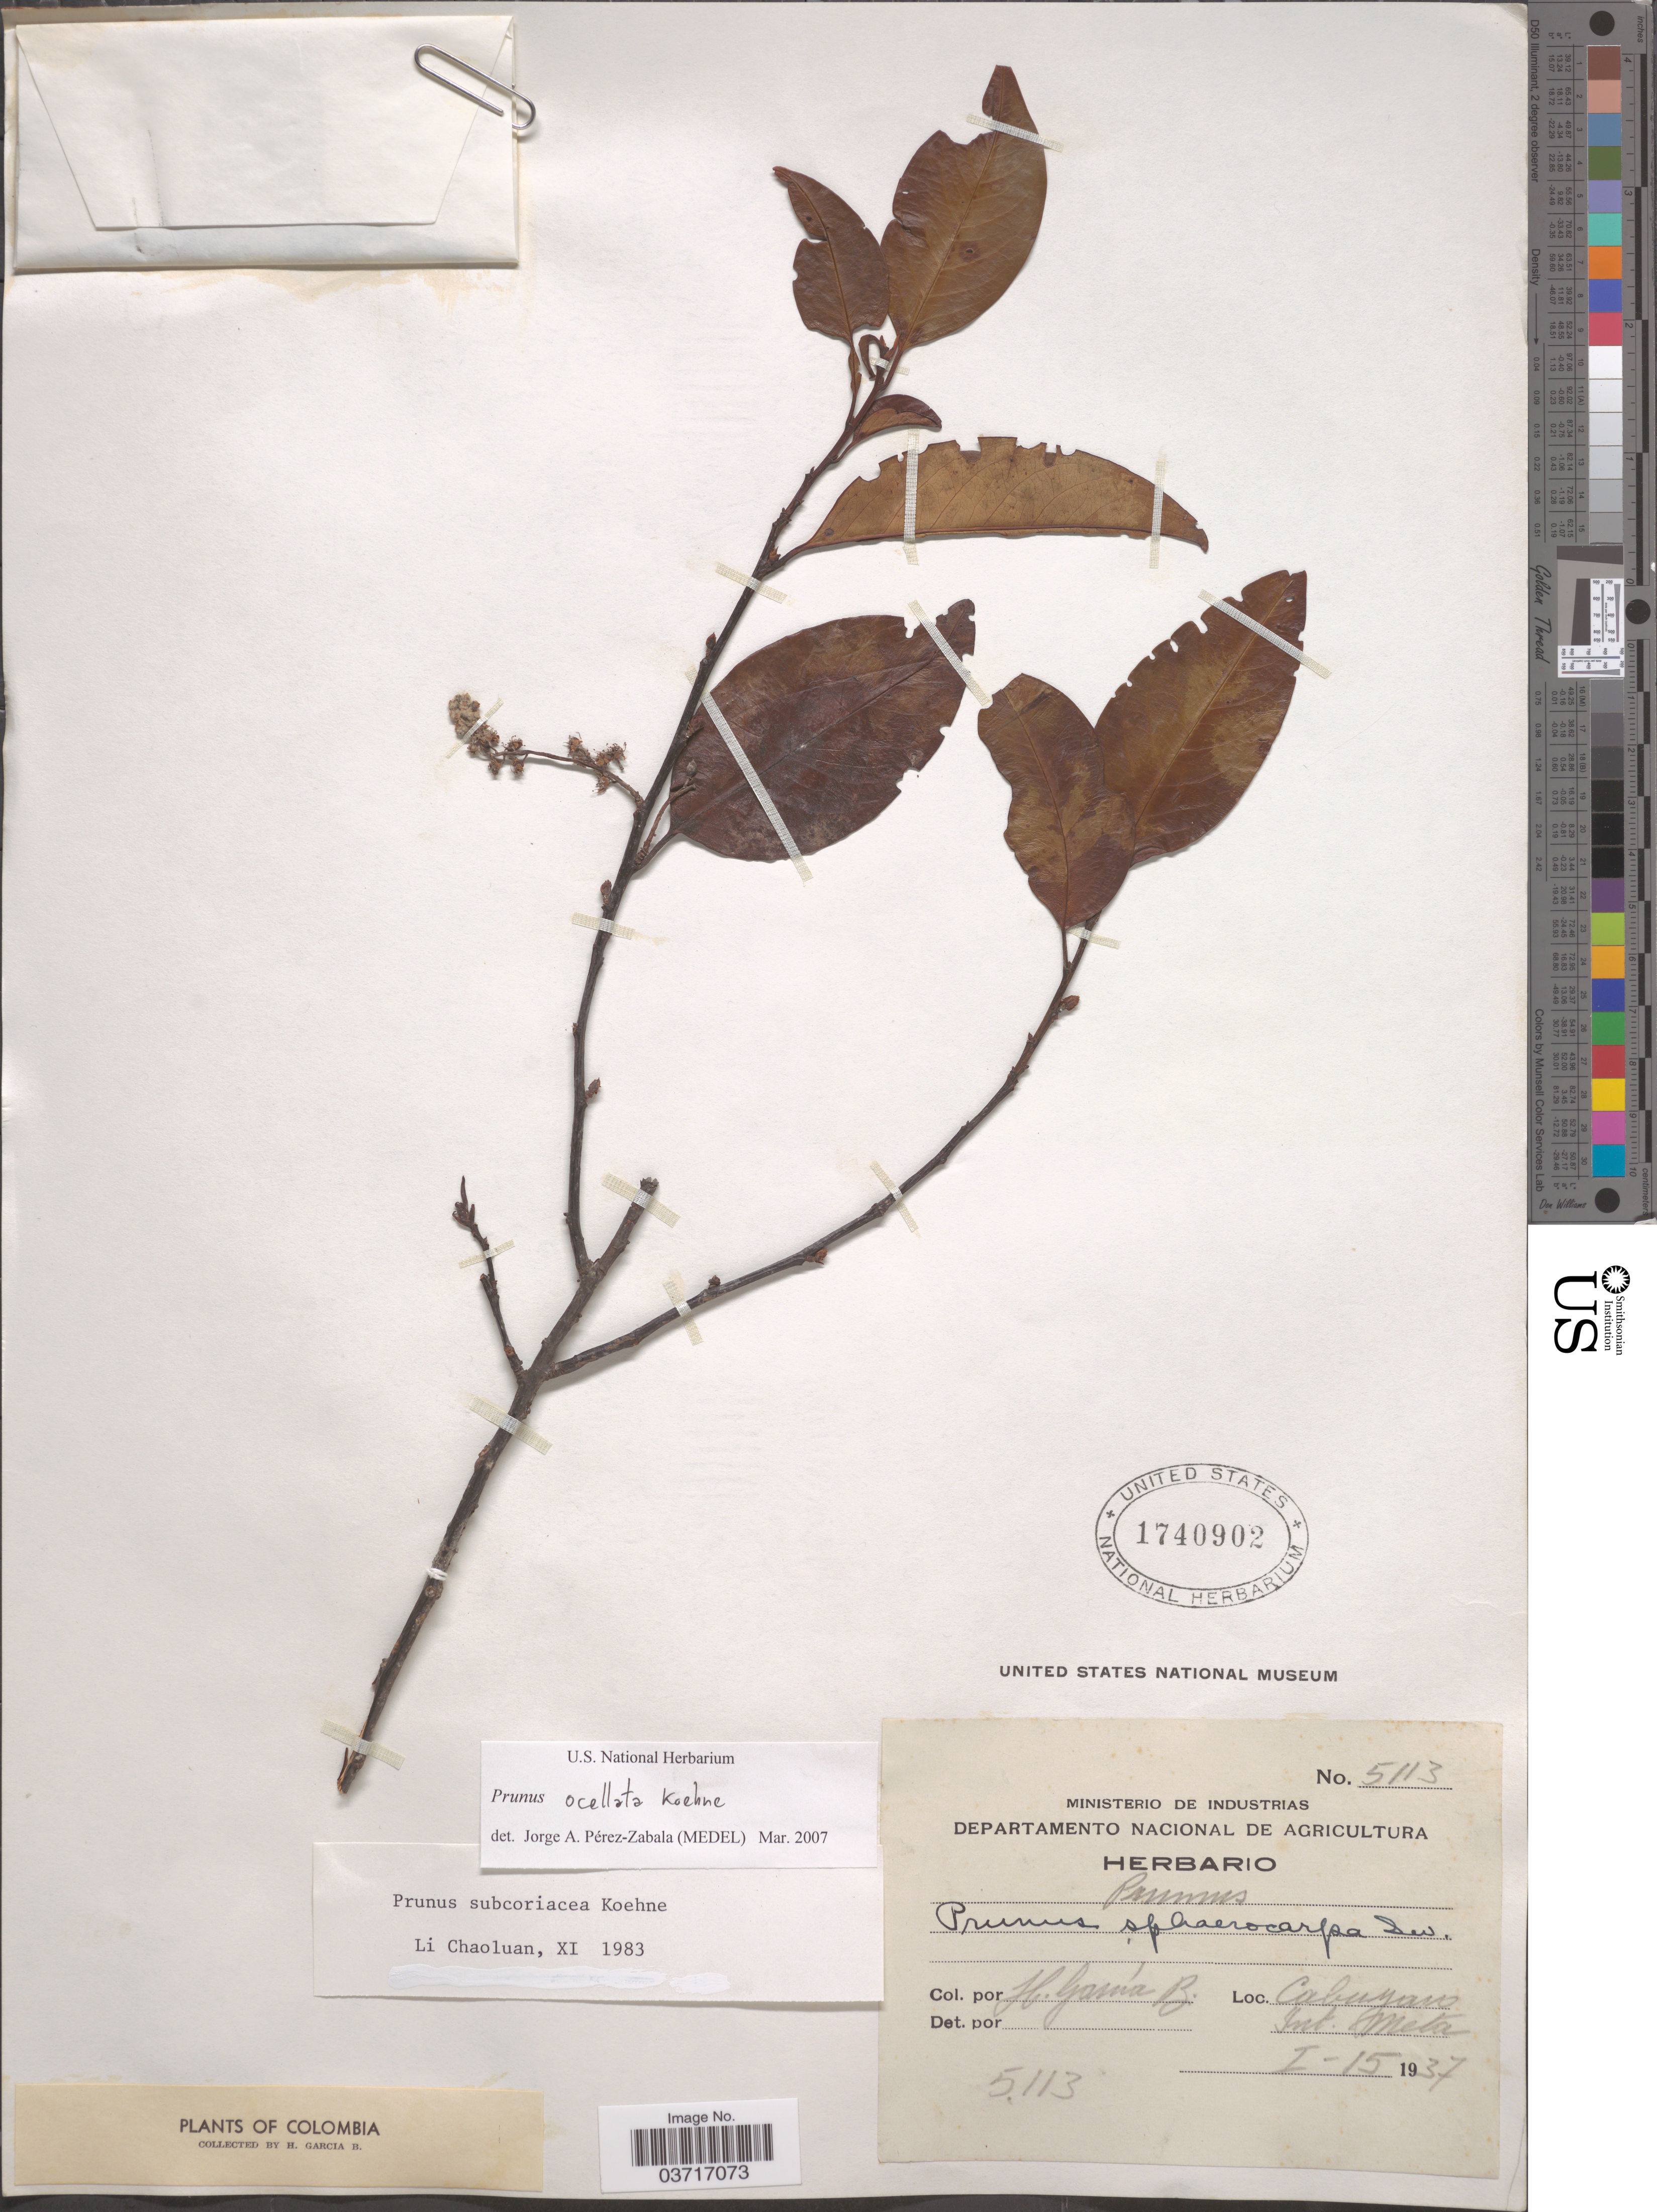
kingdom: Plantae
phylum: Tracheophyta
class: Magnoliopsida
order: Rosales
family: Rosaceae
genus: Prunus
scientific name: Prunus ocellata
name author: Koehne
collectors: H. García B.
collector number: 5113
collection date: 1937-01-15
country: Colombia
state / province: Meta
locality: Cabuyaro. Int. Meta.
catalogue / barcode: US 1740902